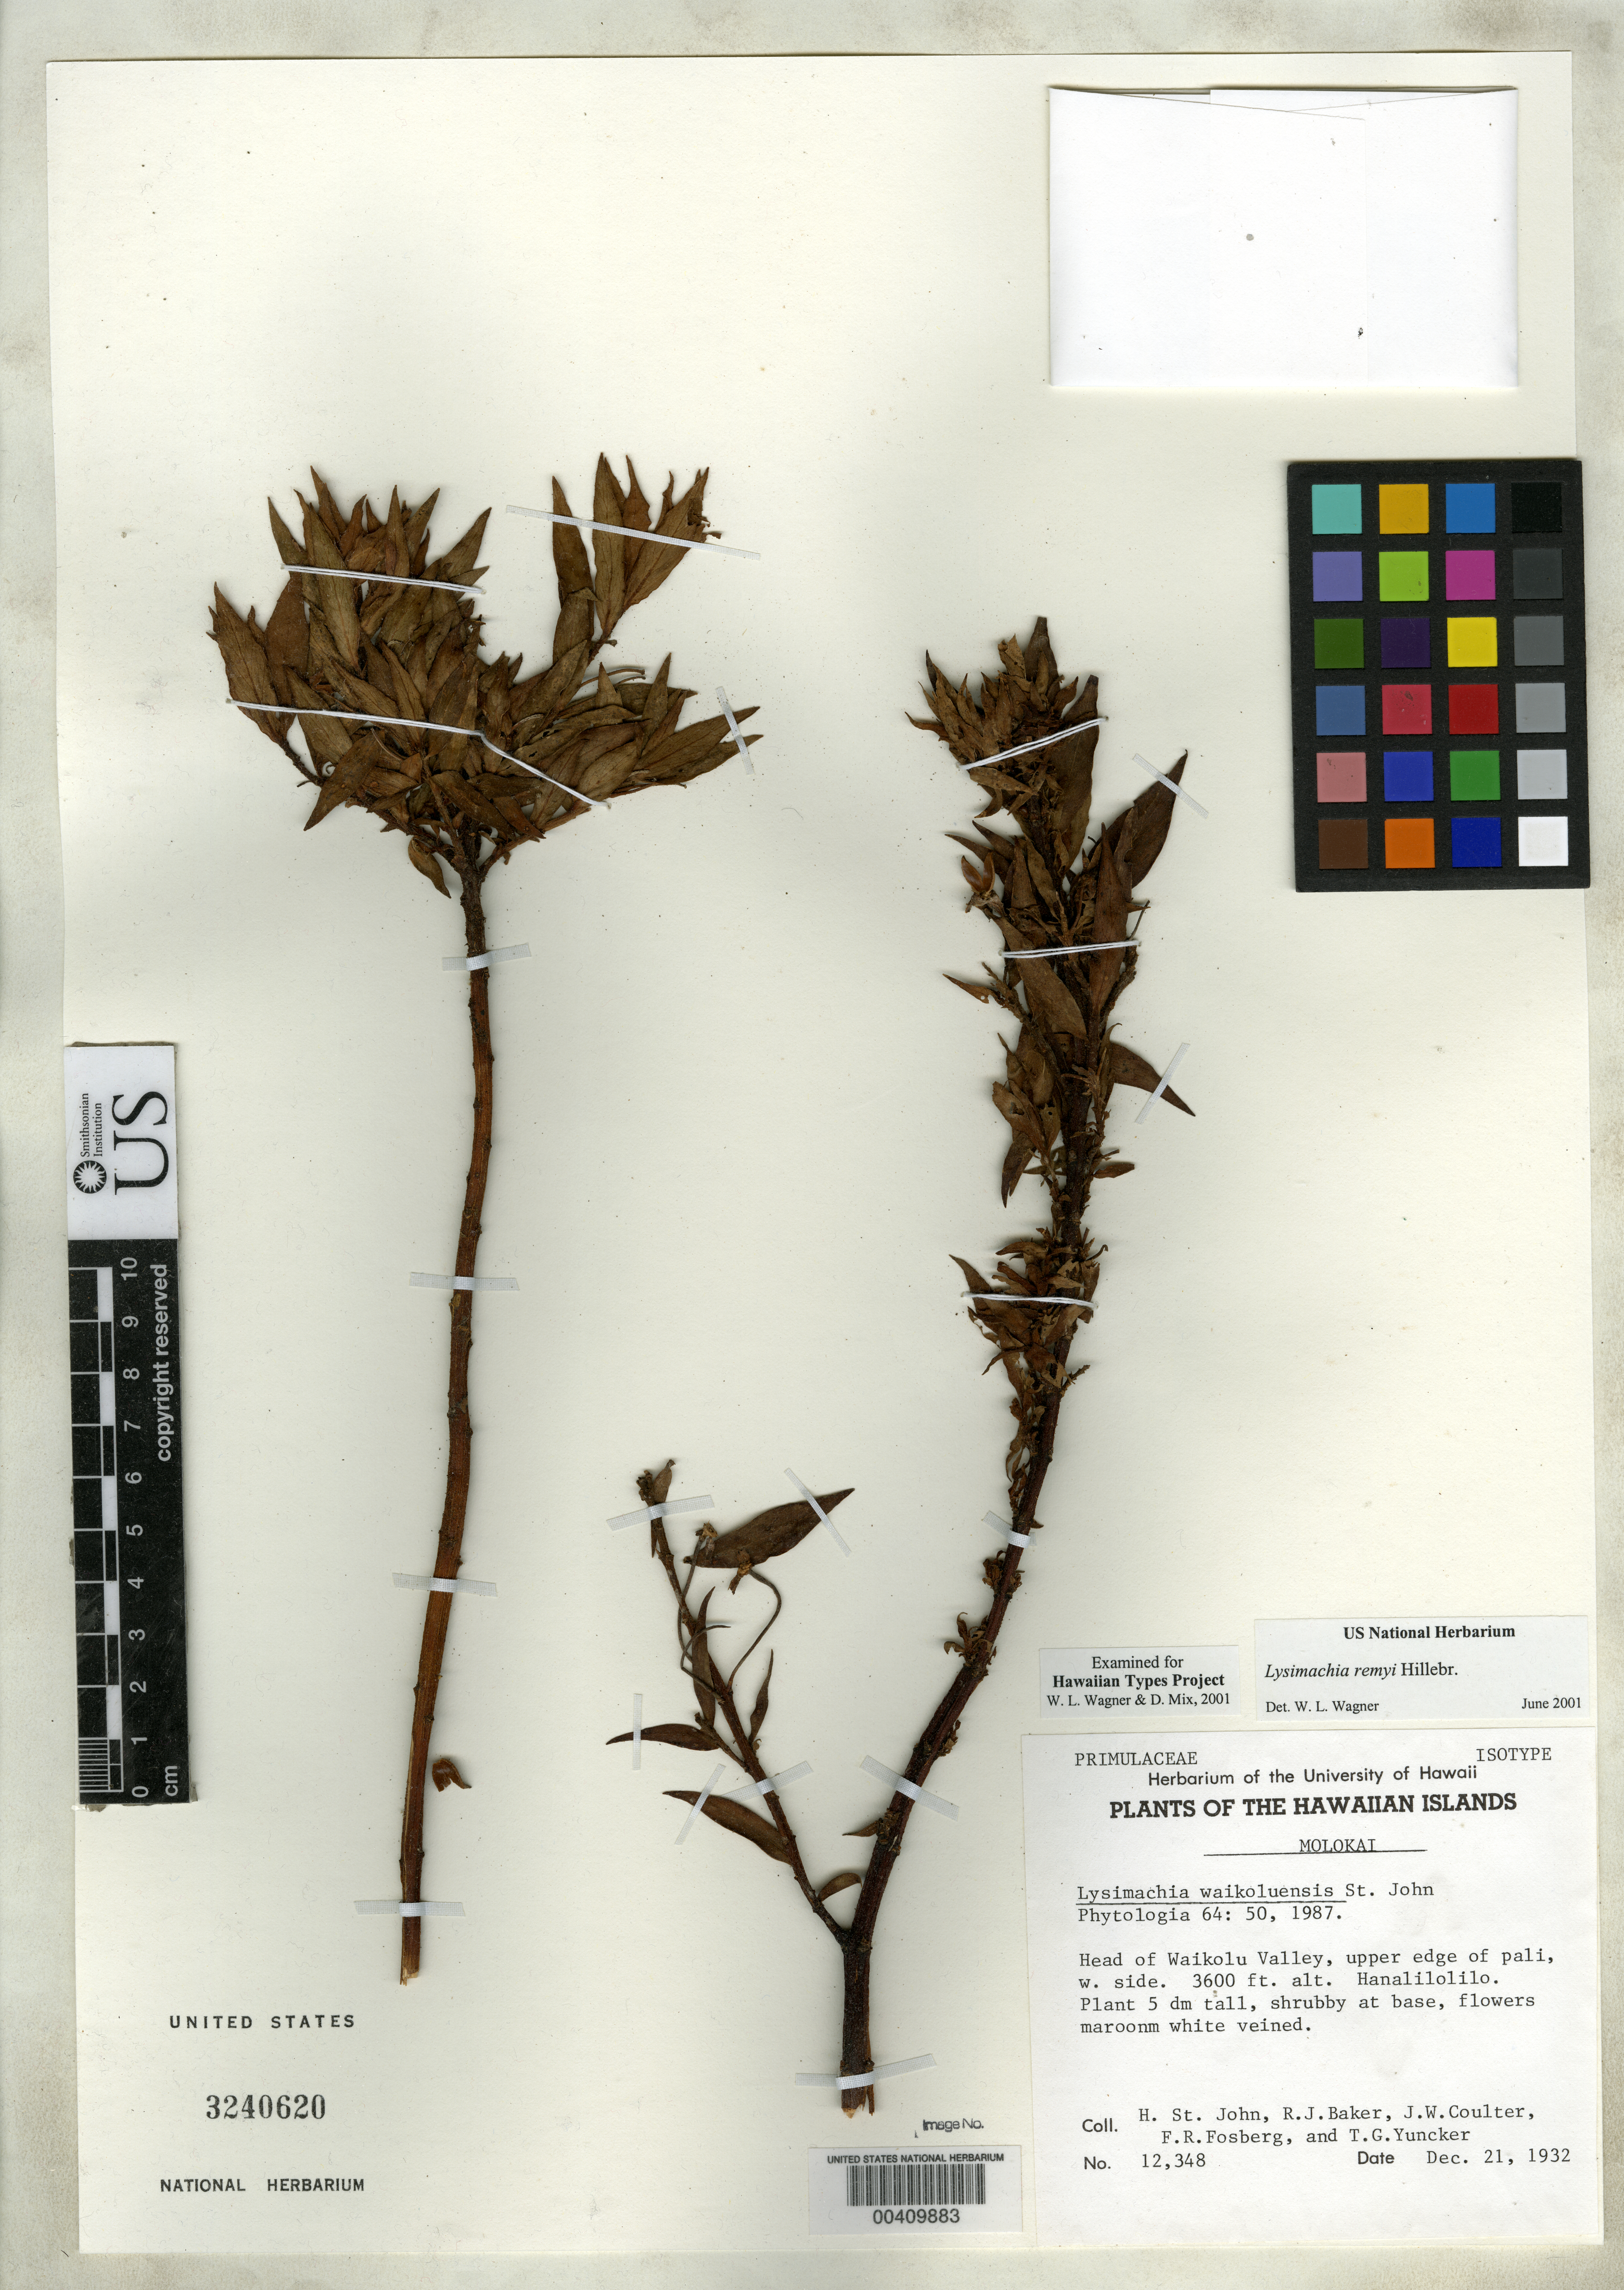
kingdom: Plantae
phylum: Tracheophyta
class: Magnoliopsida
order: Ericales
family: Primulaceae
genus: Lysimachia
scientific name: Lysimachia waikoluensis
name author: H. St. John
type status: Isotype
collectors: H. St. John, R. J. Baker, J. W. Coulter, F. R. Fosberg & T. G. Yuncker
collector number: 12348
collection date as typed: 21 Dec 1932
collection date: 1932-12-21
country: United States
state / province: Hawaii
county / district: Maui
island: Moloka'i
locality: Head of Waikolu Valley, upper edge of Pali, w side.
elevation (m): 1097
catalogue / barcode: US 3240620